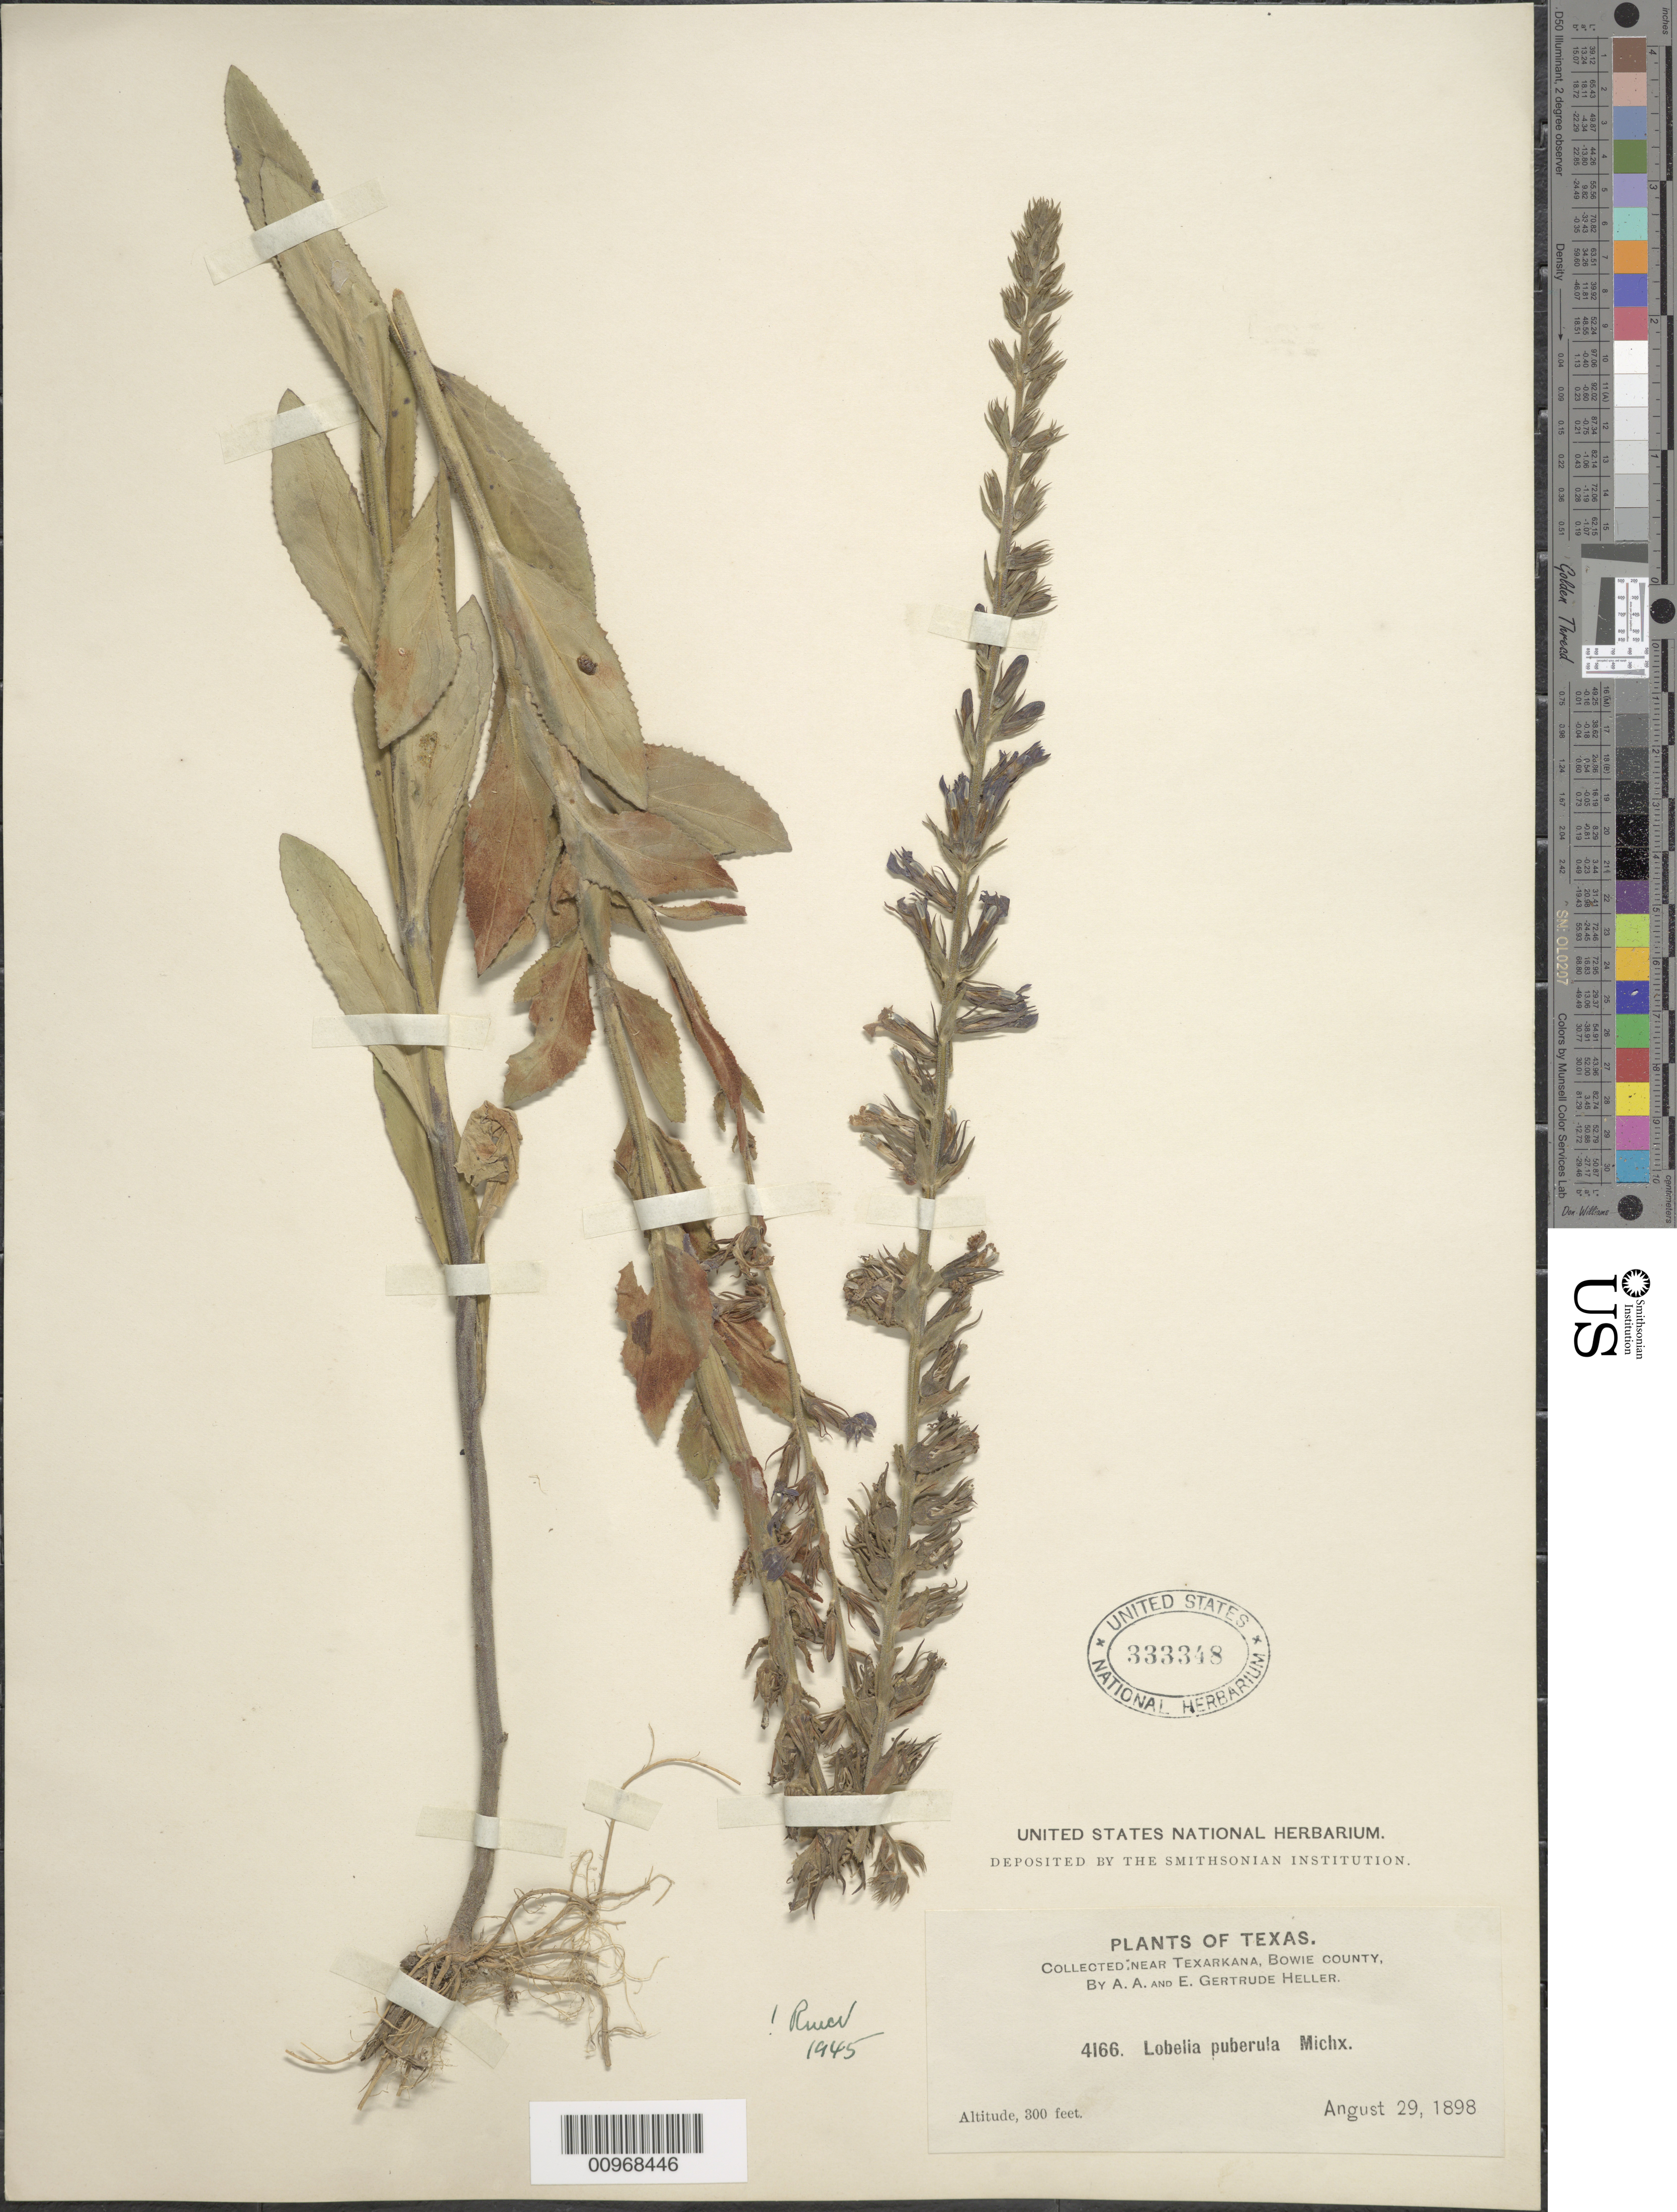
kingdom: Plantae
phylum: Tracheophyta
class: Magnoliopsida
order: Asterales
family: Campanulaceae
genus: Lobelia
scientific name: Lobelia puberula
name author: Michx.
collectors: A. A. Heller & E. G. Heller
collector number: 4166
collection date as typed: August 29, 1898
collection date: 1898-08-29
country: United States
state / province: Texas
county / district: Bowie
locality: Texarkana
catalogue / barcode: US 333348